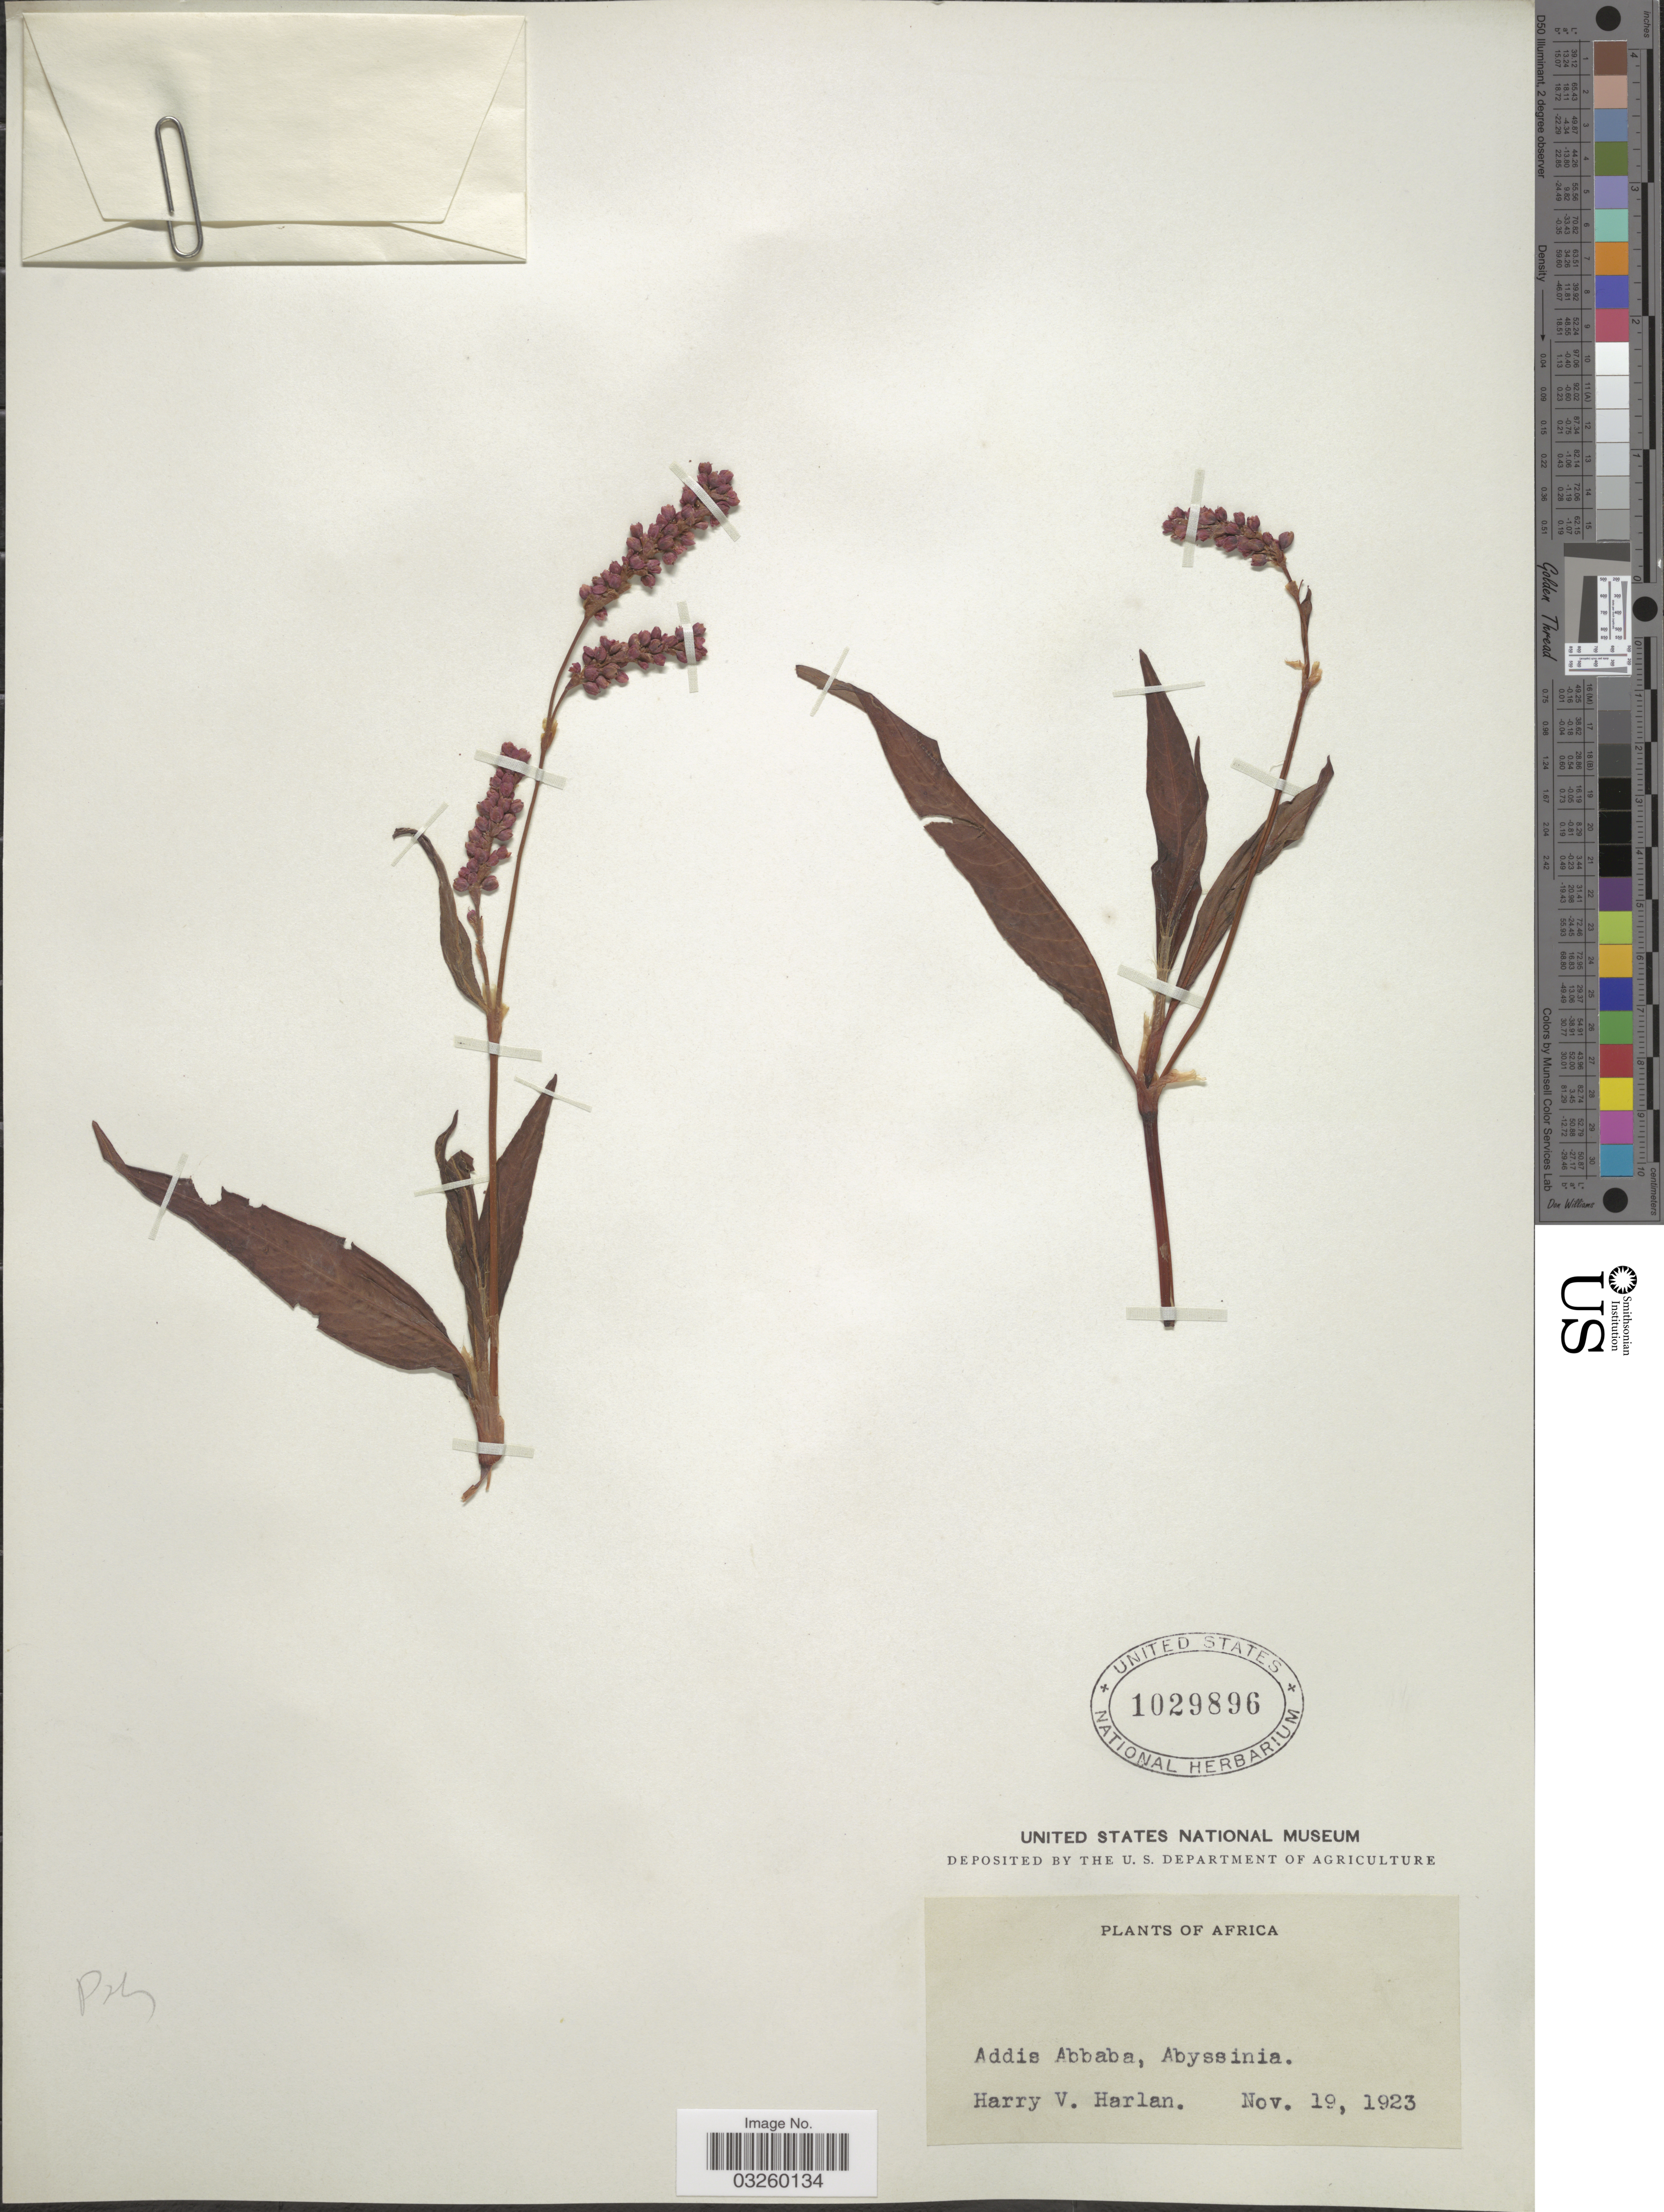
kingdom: Plantae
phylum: Tracheophyta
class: Magnoliopsida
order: Caryophyllales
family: Polygonaceae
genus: Polygonum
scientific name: Polygonum sp.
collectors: H. Harlan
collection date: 1923-11-19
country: Ethiopia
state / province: Addis Ababa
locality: Abyssinia.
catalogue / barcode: US 1029896